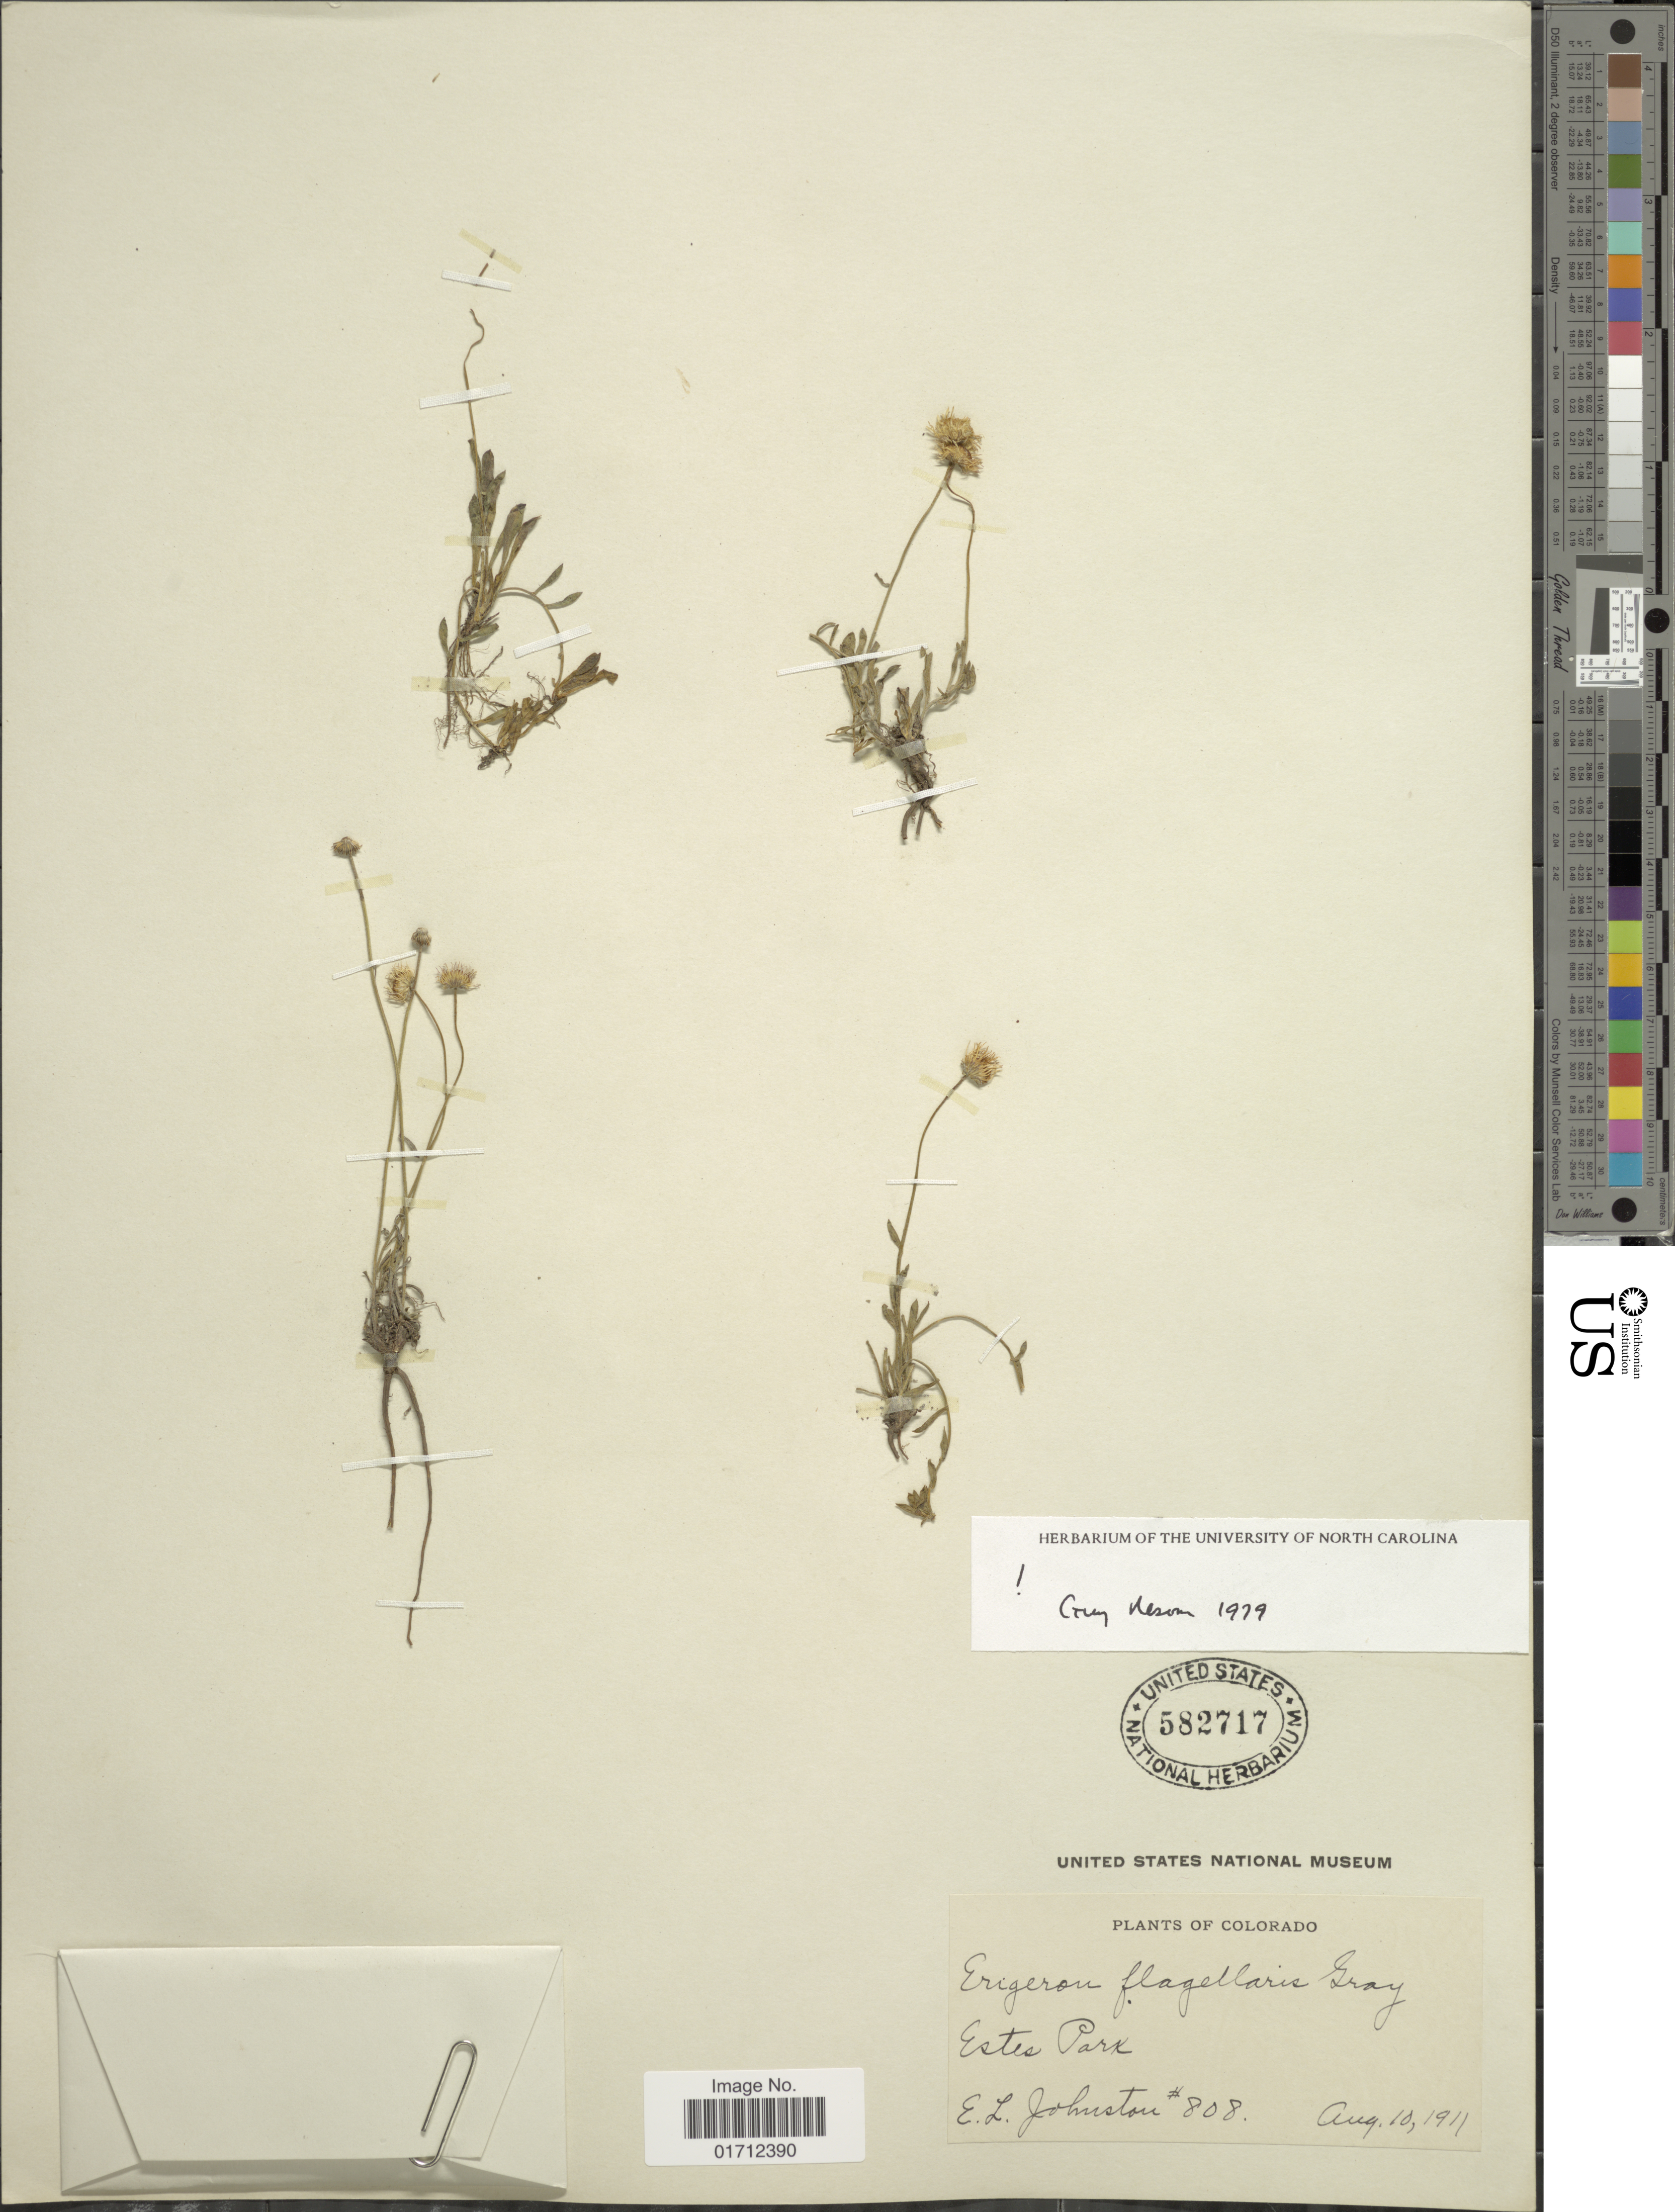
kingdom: Plantae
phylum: Tracheophyta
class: Magnoliopsida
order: Asterales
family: Asteraceae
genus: Erigeron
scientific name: Erigeron flagellaris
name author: A. Gray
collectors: E. L. Johnston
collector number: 808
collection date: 1911-08-10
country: United States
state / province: Colorado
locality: Estes Park.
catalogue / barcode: US 582717